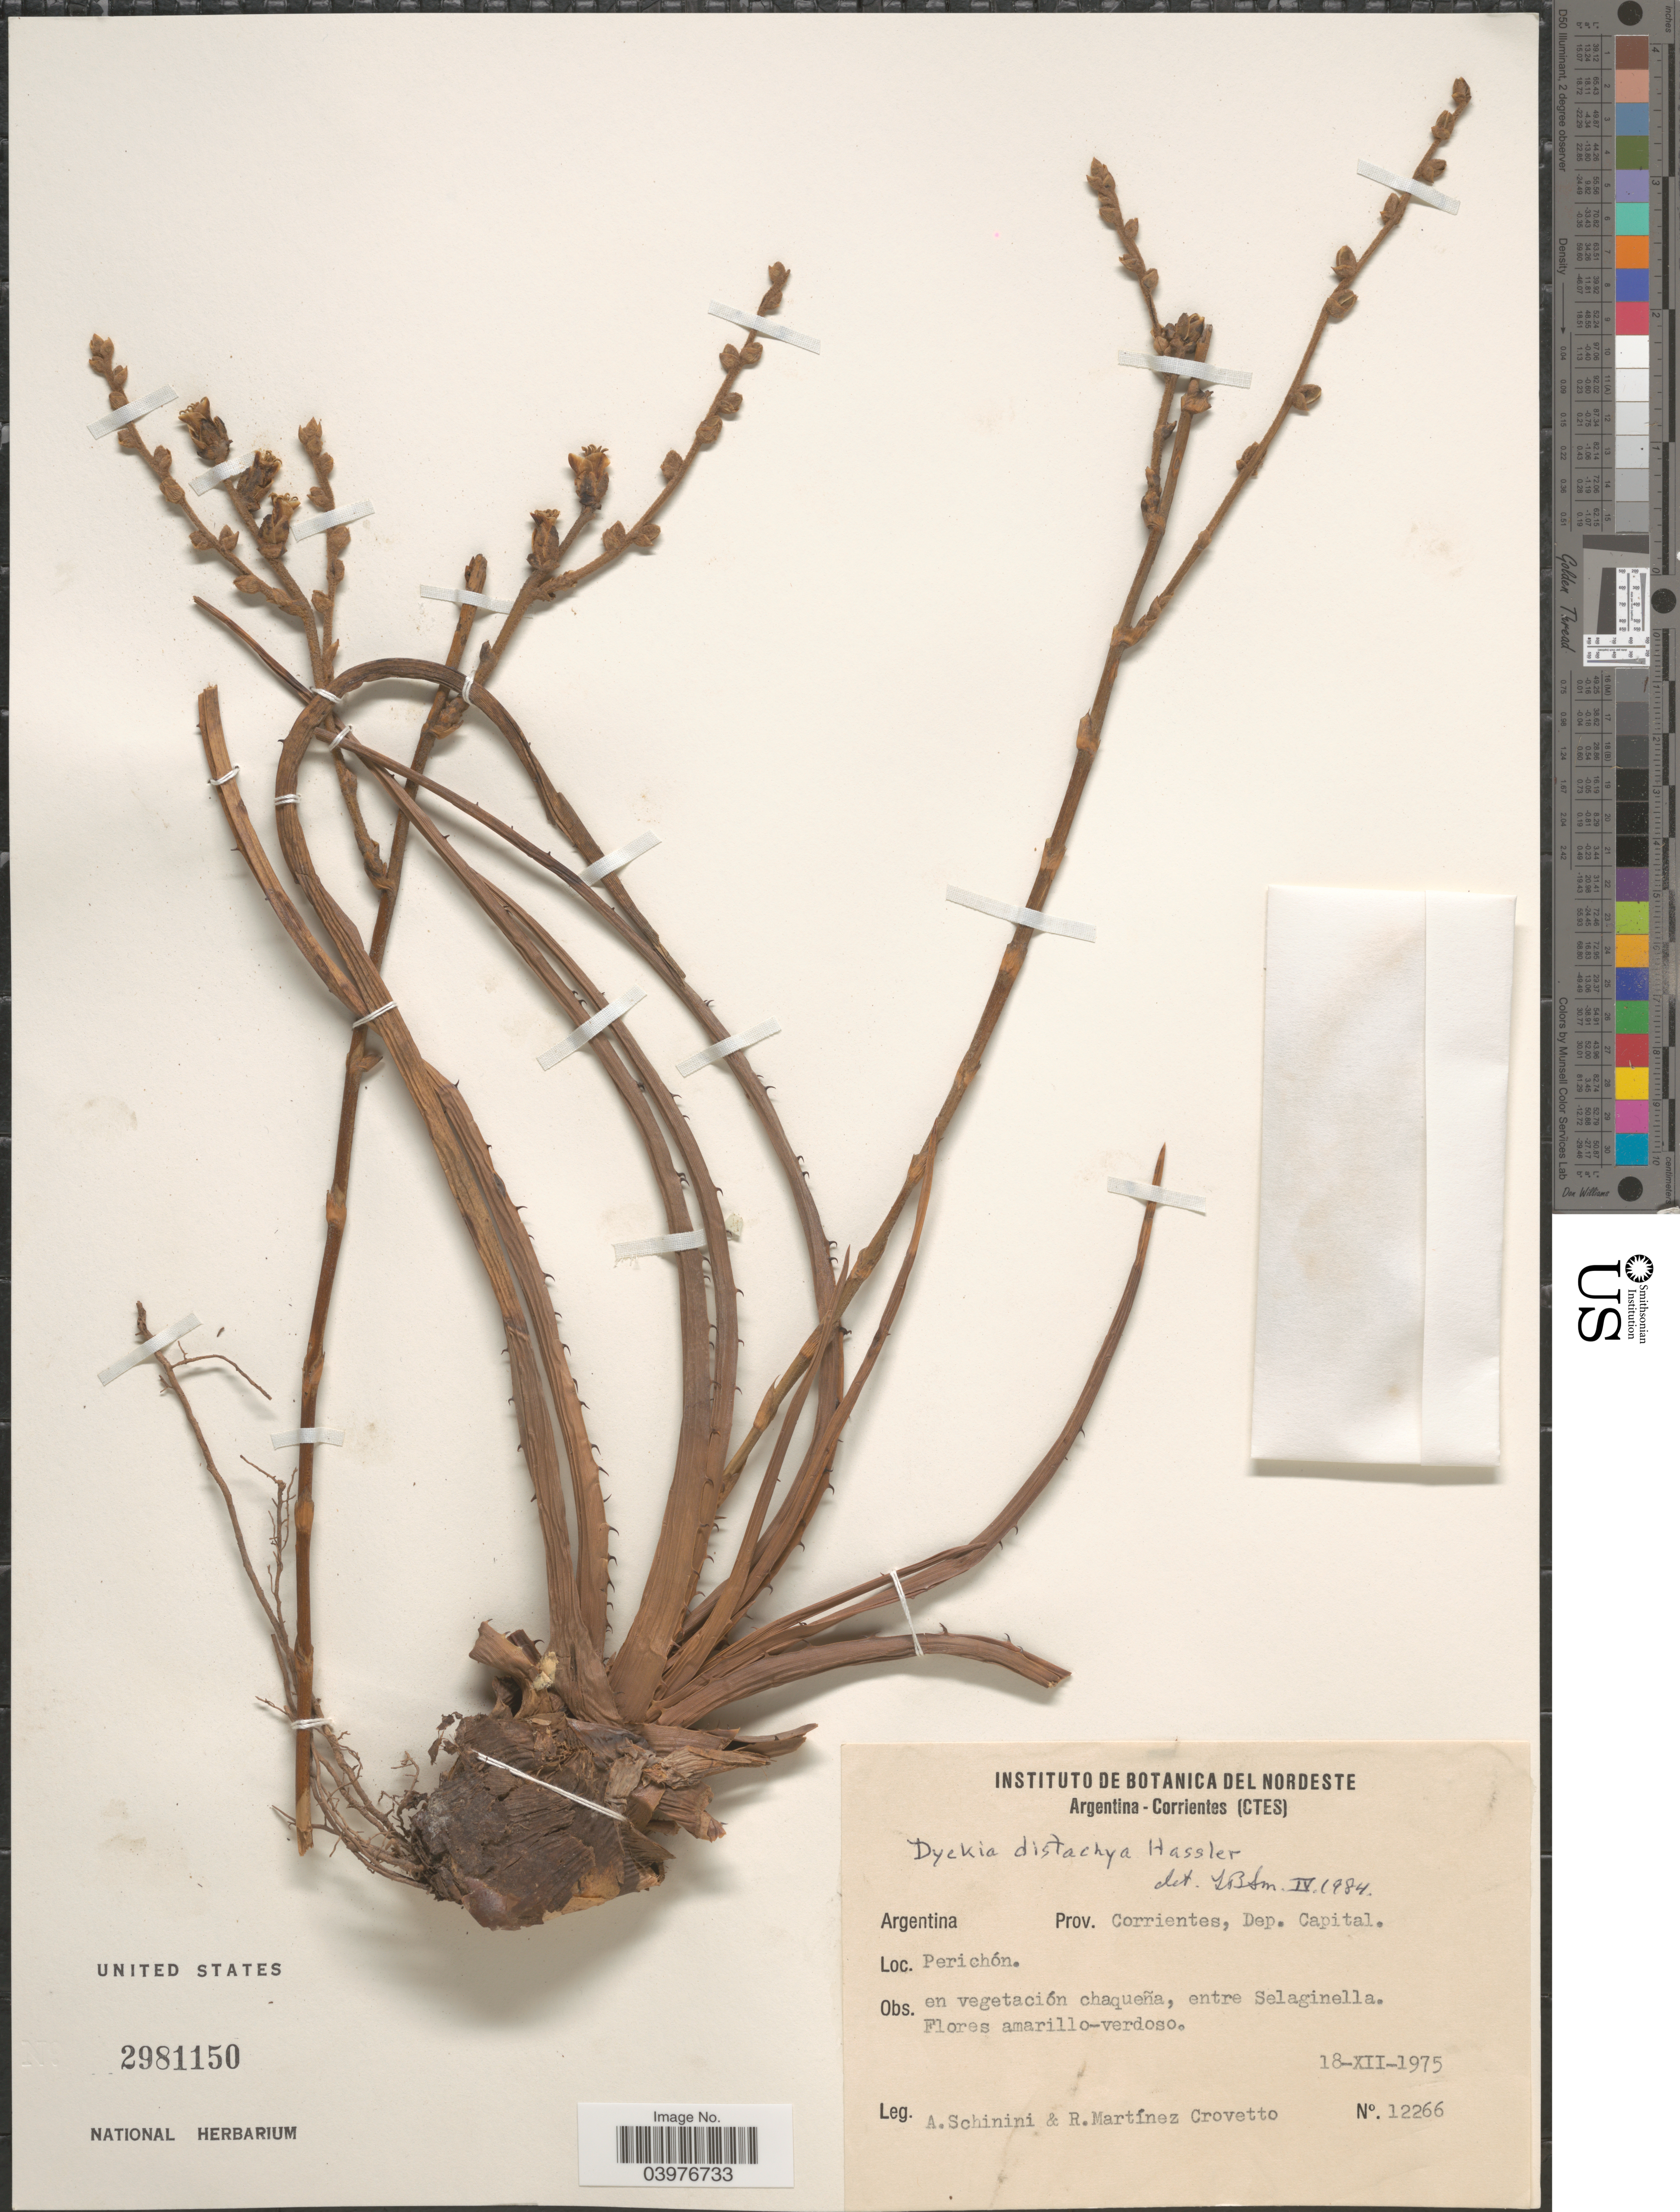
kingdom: Plantae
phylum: Tracheophyta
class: Liliopsida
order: Poales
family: Bromeliaceae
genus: Dyckia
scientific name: Dyckia crocea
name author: L.B. Sm.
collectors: A. Schinini & R. Martinez Crovetto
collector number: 12266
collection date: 1975-12-18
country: Argentina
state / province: Corrientes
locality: Dep. Capital. Perichón. En vegetación chaqueña, entre Selaginella.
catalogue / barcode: US 2981150